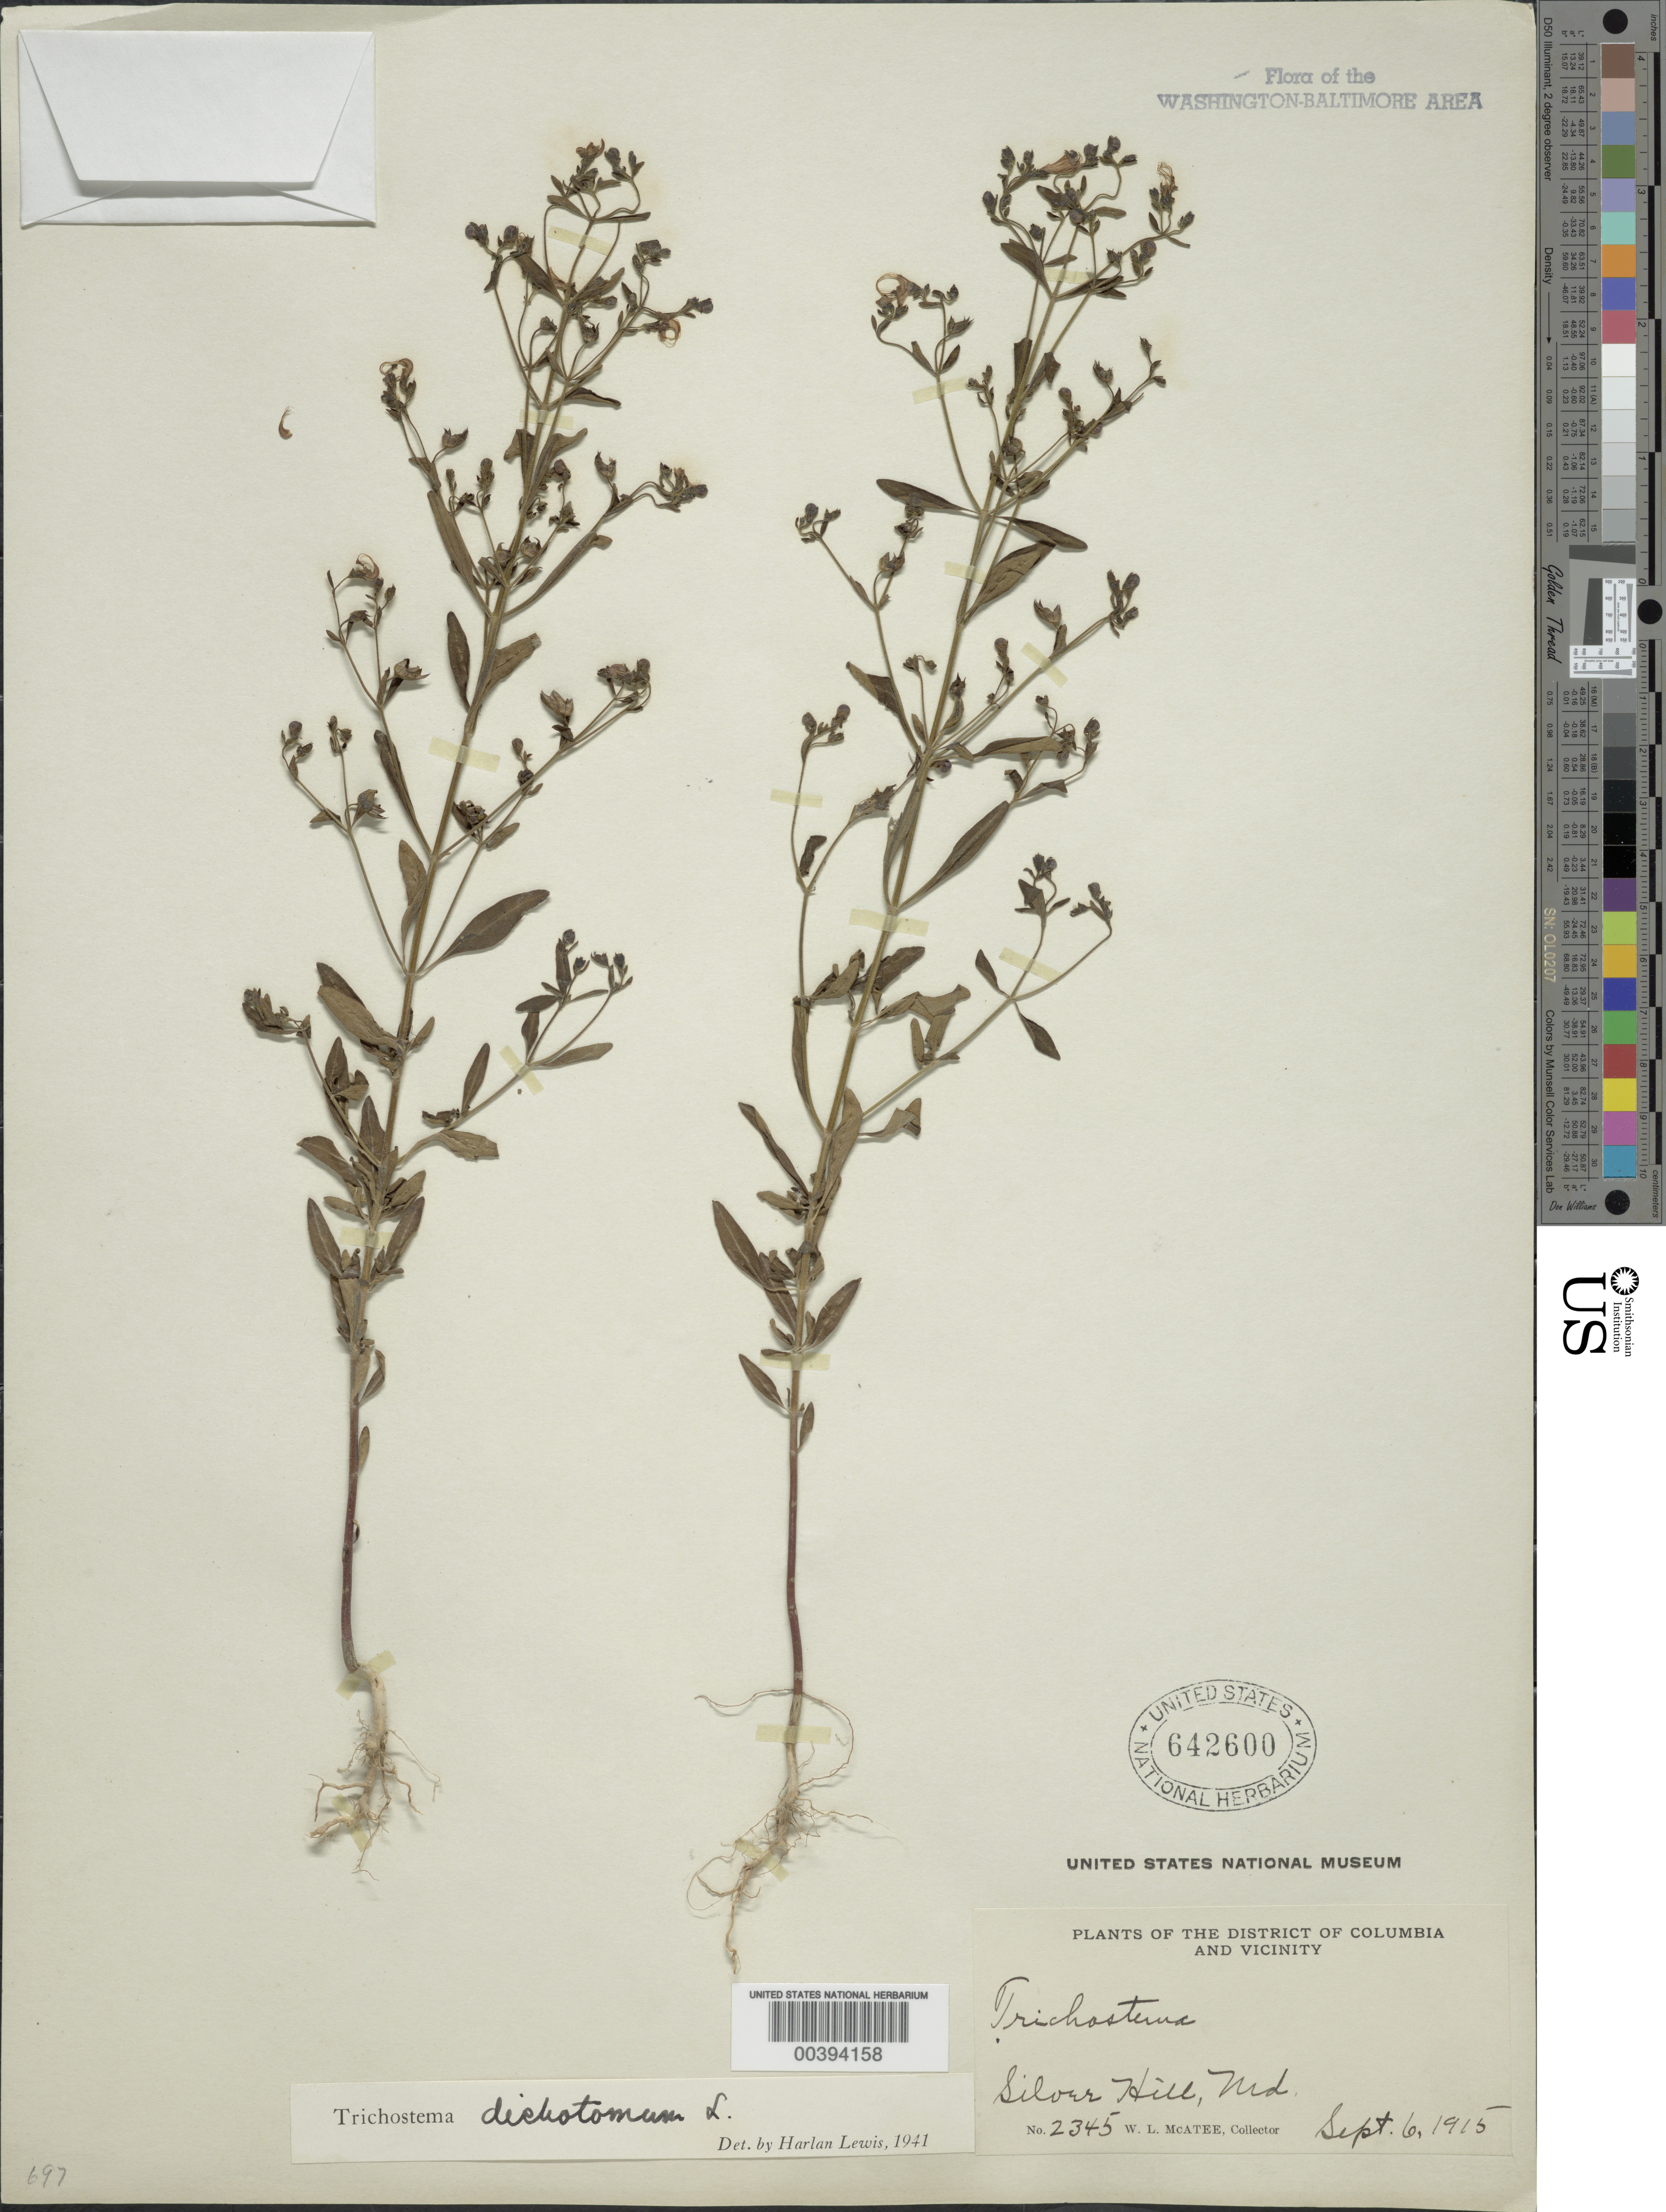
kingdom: Plantae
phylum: Tracheophyta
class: Magnoliopsida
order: Lamiales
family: Lamiaceae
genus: Trichostema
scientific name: Trichostema dichotomum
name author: L.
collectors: W. McAtee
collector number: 2345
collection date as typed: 06 Sep 1915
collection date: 1915-09-06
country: United States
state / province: Maryland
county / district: Prince George's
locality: Silver Hill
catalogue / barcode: US 642600